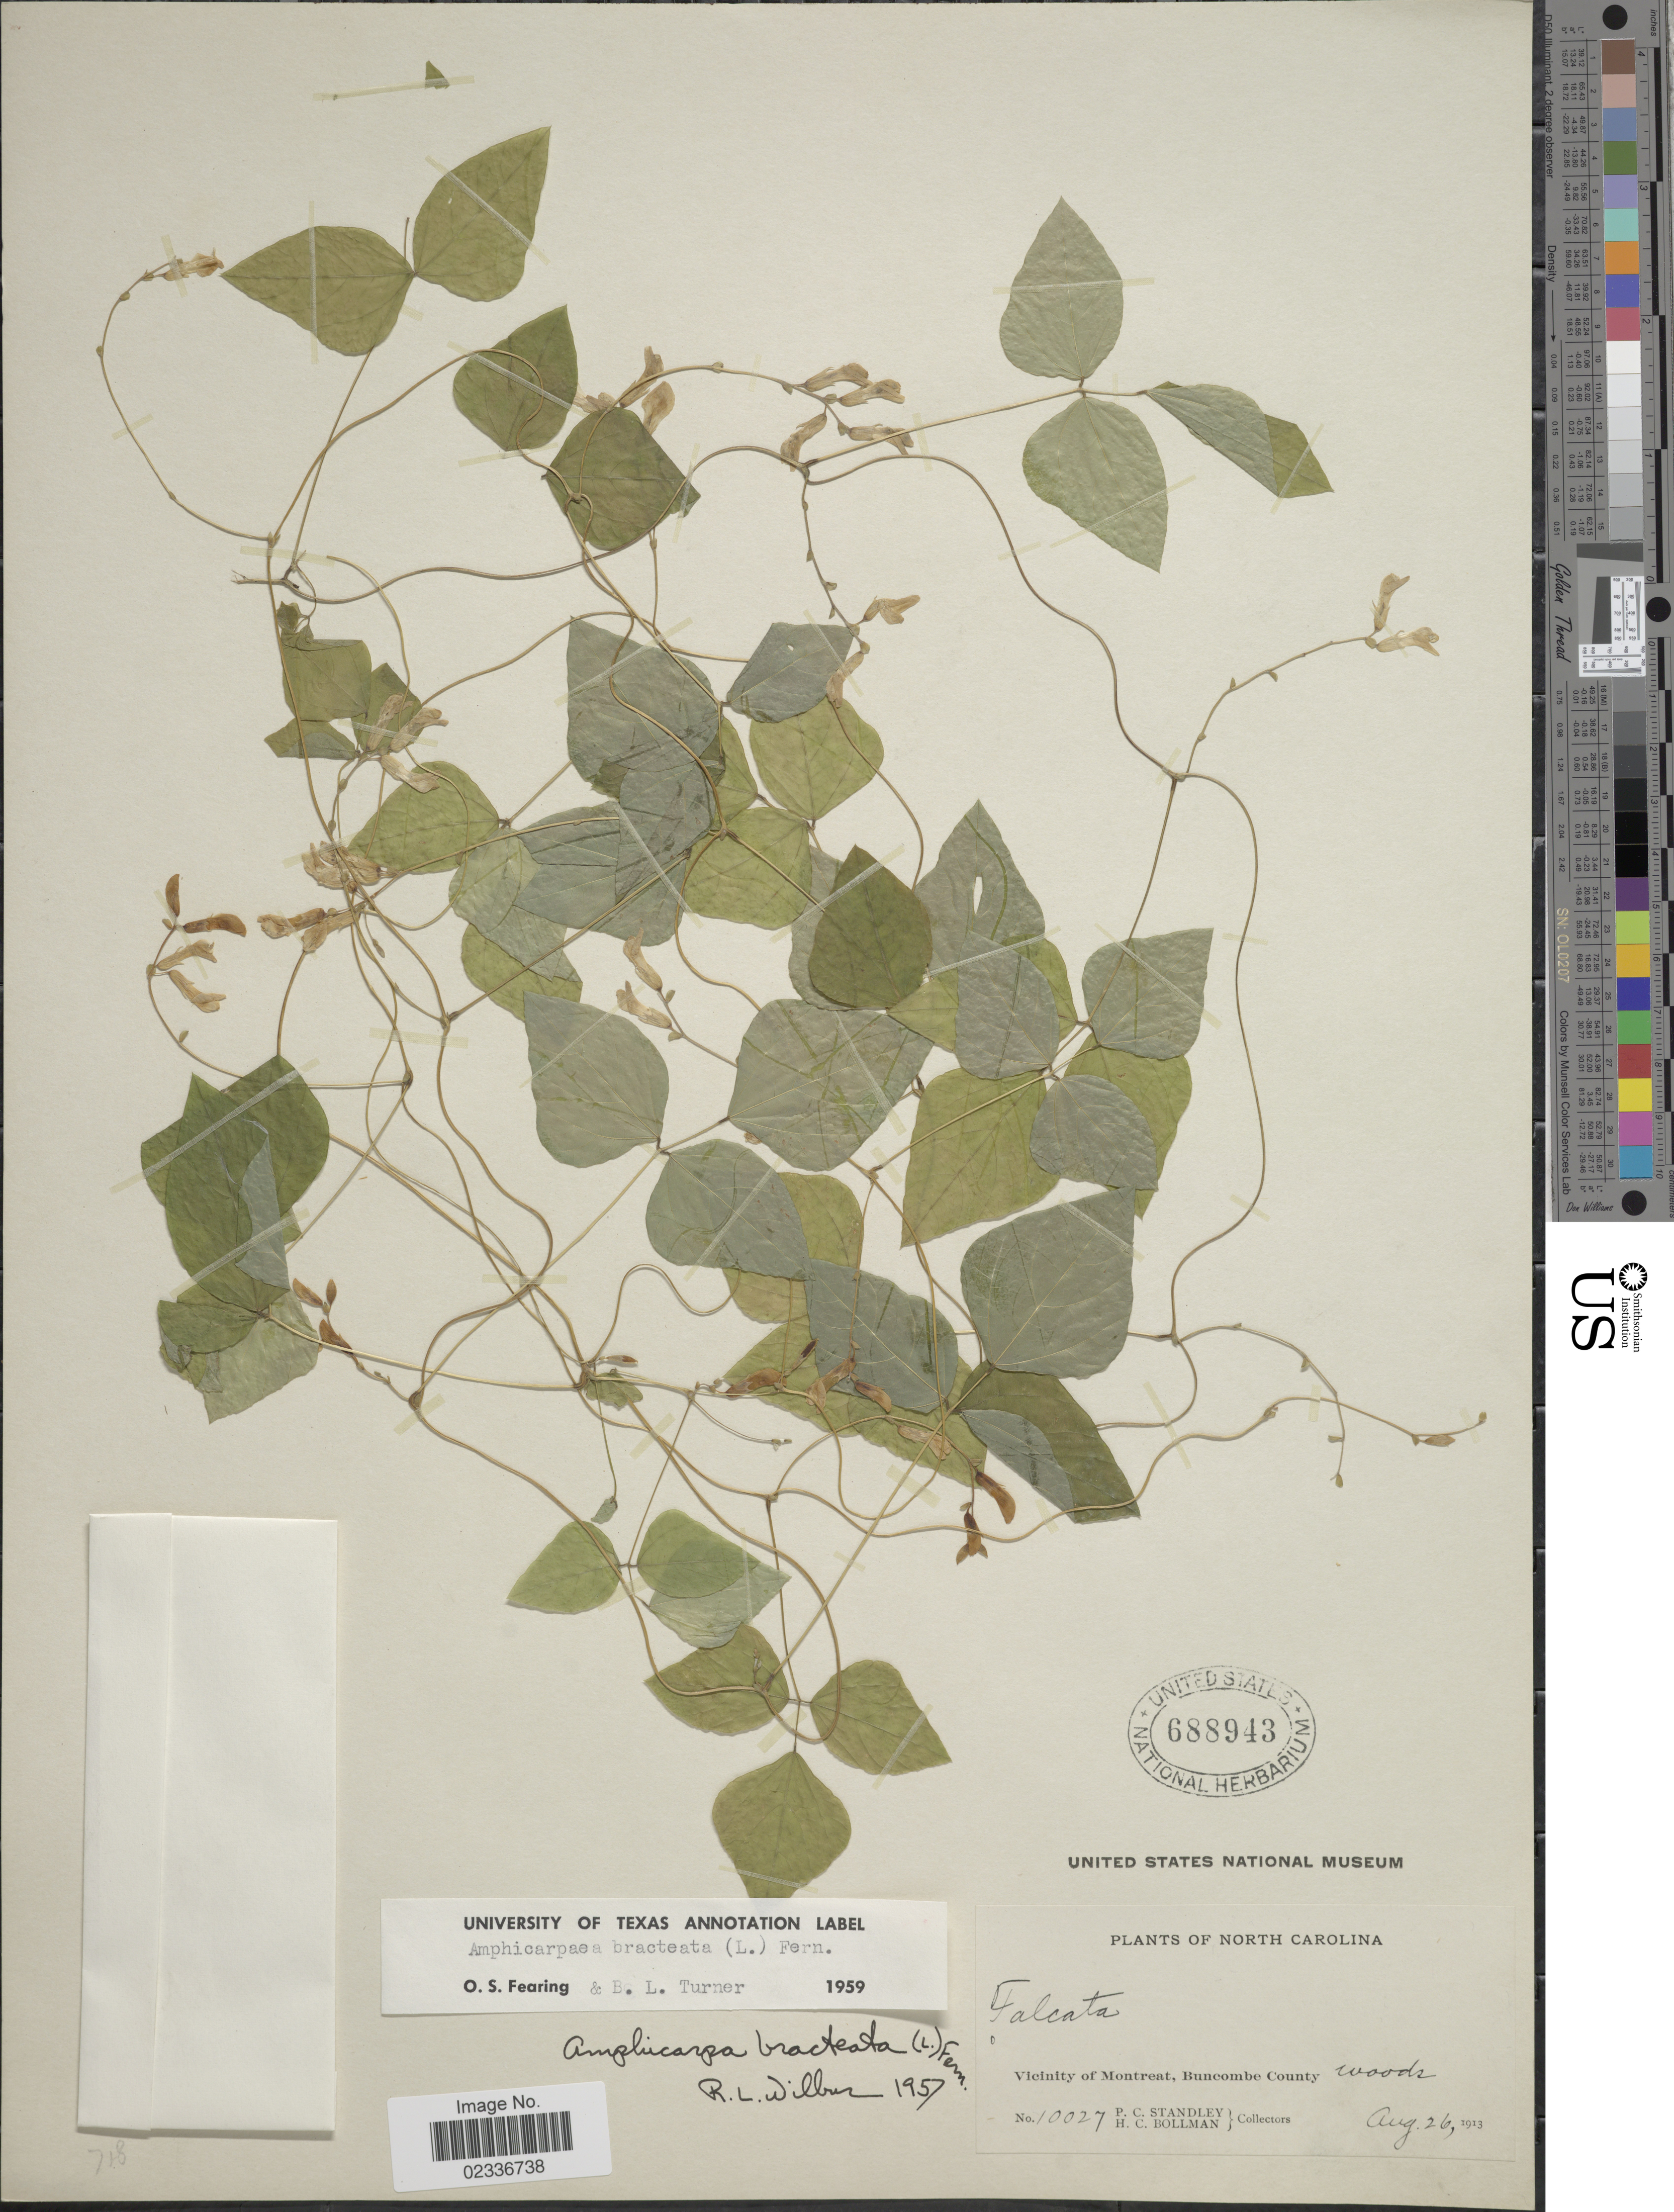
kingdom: Plantae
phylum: Tracheophyta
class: Magnoliopsida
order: Fabales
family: Fabaceae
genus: Amphicarpaea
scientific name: Amphicarpaea bracteata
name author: (L.) Fernald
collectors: P. C. Standley & H. C. Bollman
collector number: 10027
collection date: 1913-08-26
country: United States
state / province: North Carolina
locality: Vicinity of Montreat, Buncombe County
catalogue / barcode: US 688943